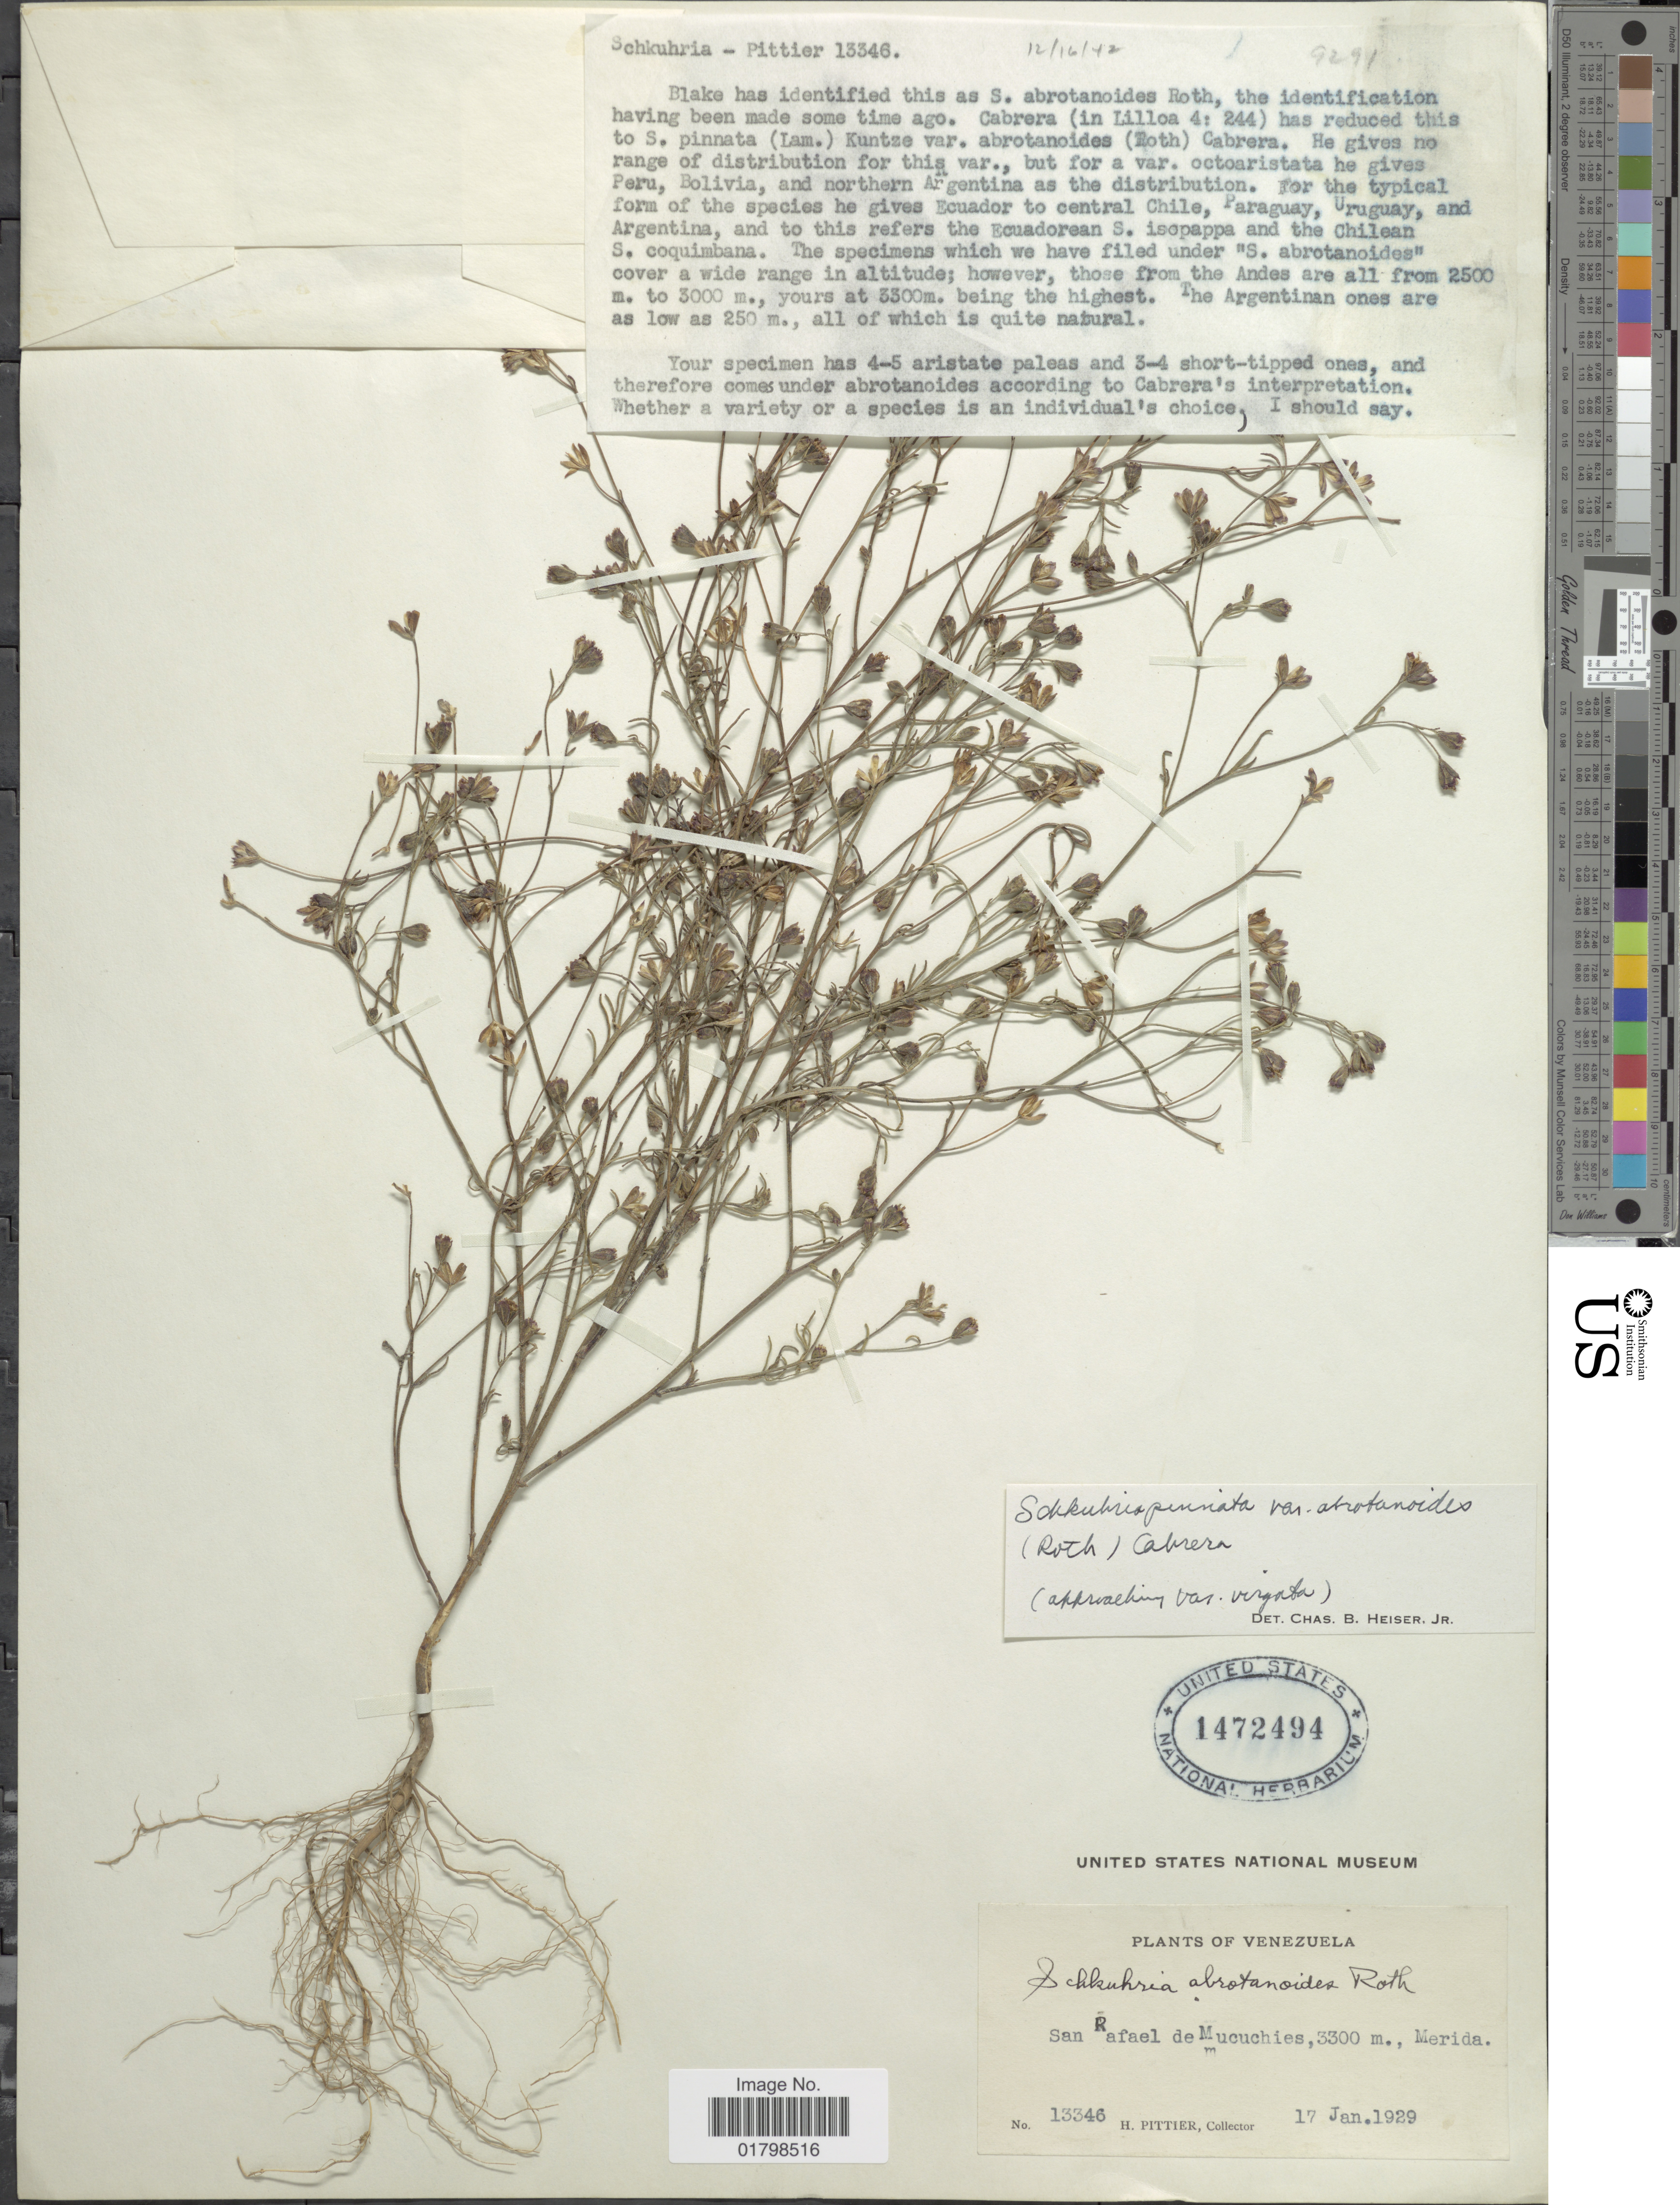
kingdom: Plantae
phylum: Tracheophyta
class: Magnoliopsida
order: Asterales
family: Asteraceae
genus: Schkuhria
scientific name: Schkuhria pinnata var. abrotanoides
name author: (Roth) Cabrera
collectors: H. F. Pittier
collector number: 13346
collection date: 1929-01-17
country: Venezuela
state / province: Mérida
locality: San Rafael de Mucuchies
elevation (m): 3300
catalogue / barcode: US 1472494